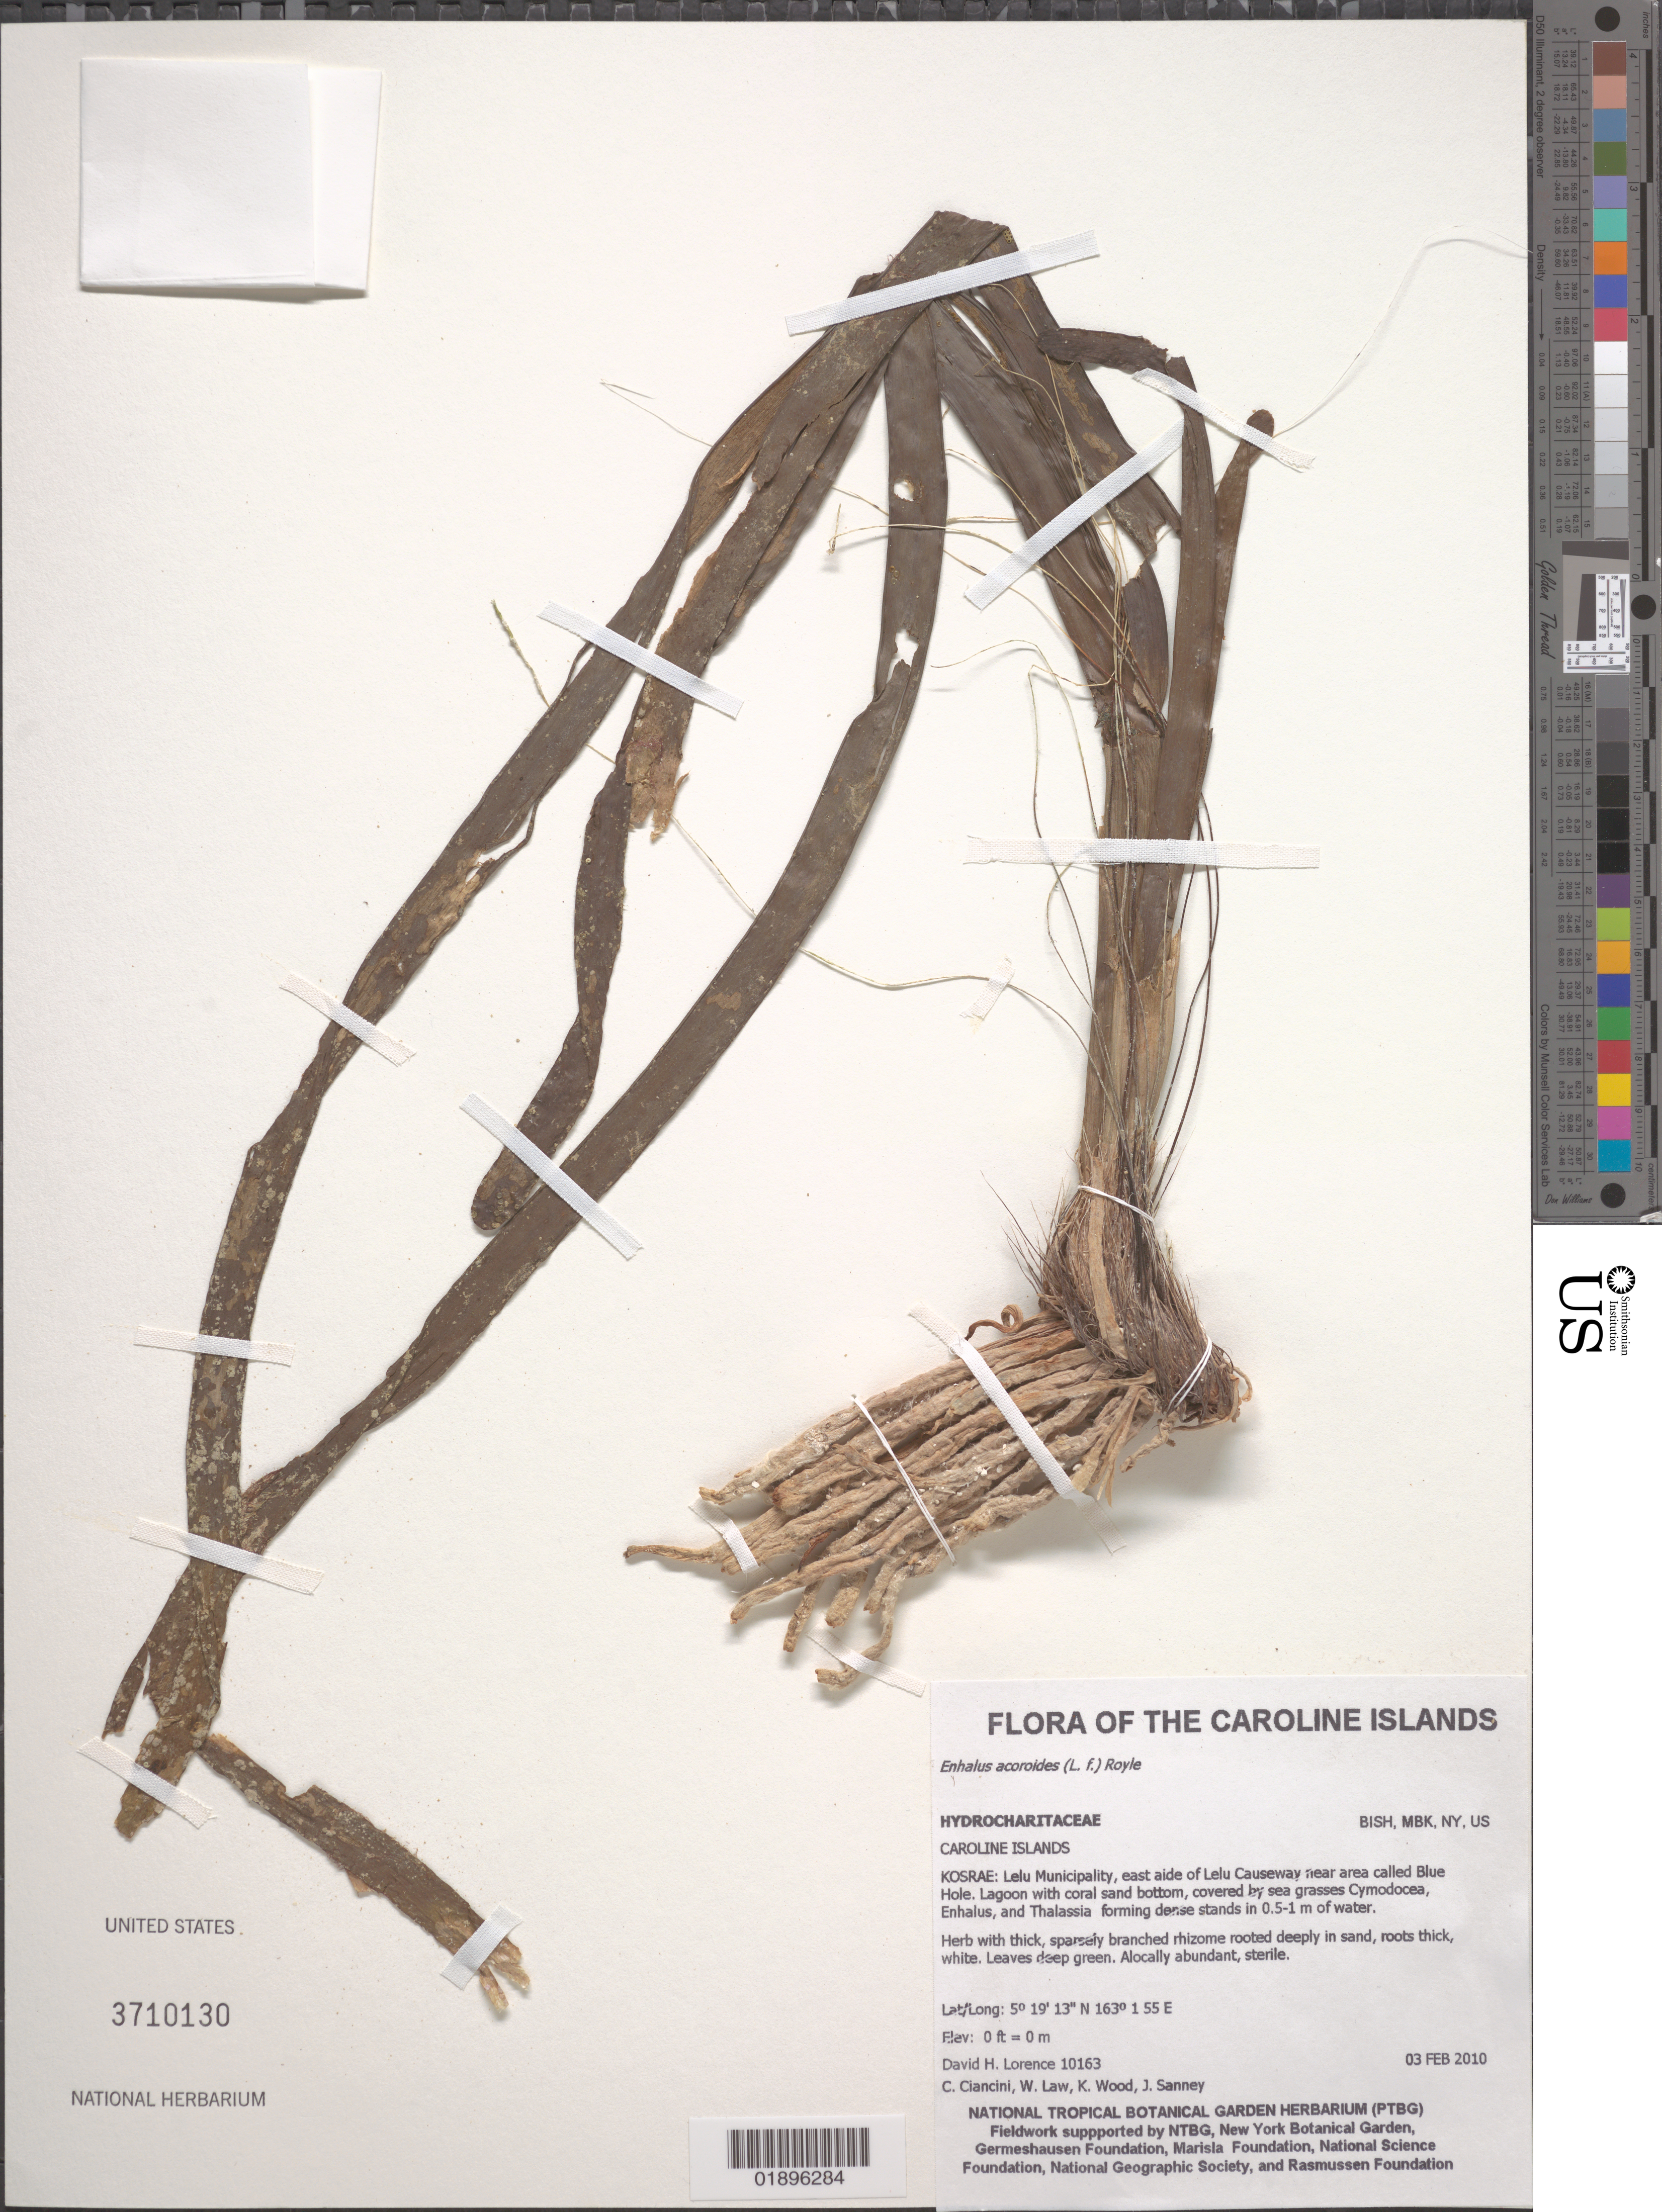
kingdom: Plantae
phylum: Tracheophyta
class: Liliopsida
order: Alismatales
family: Hydrocharitaceae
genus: Enhalus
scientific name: Enhalus acoroides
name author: (L. f.) Royle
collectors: D. Lorence, C. Ciancini, W. Law, K. R. Wood & J. Sanney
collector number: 10163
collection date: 2010-02-03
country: Micronesia, Federated States of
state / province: Kosrae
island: Kosrae [Kusaie]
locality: Lelu Municipality, east aide of Lelu Causeway area area called Blue Hole.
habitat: Lagoon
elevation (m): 0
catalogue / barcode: US 3710130